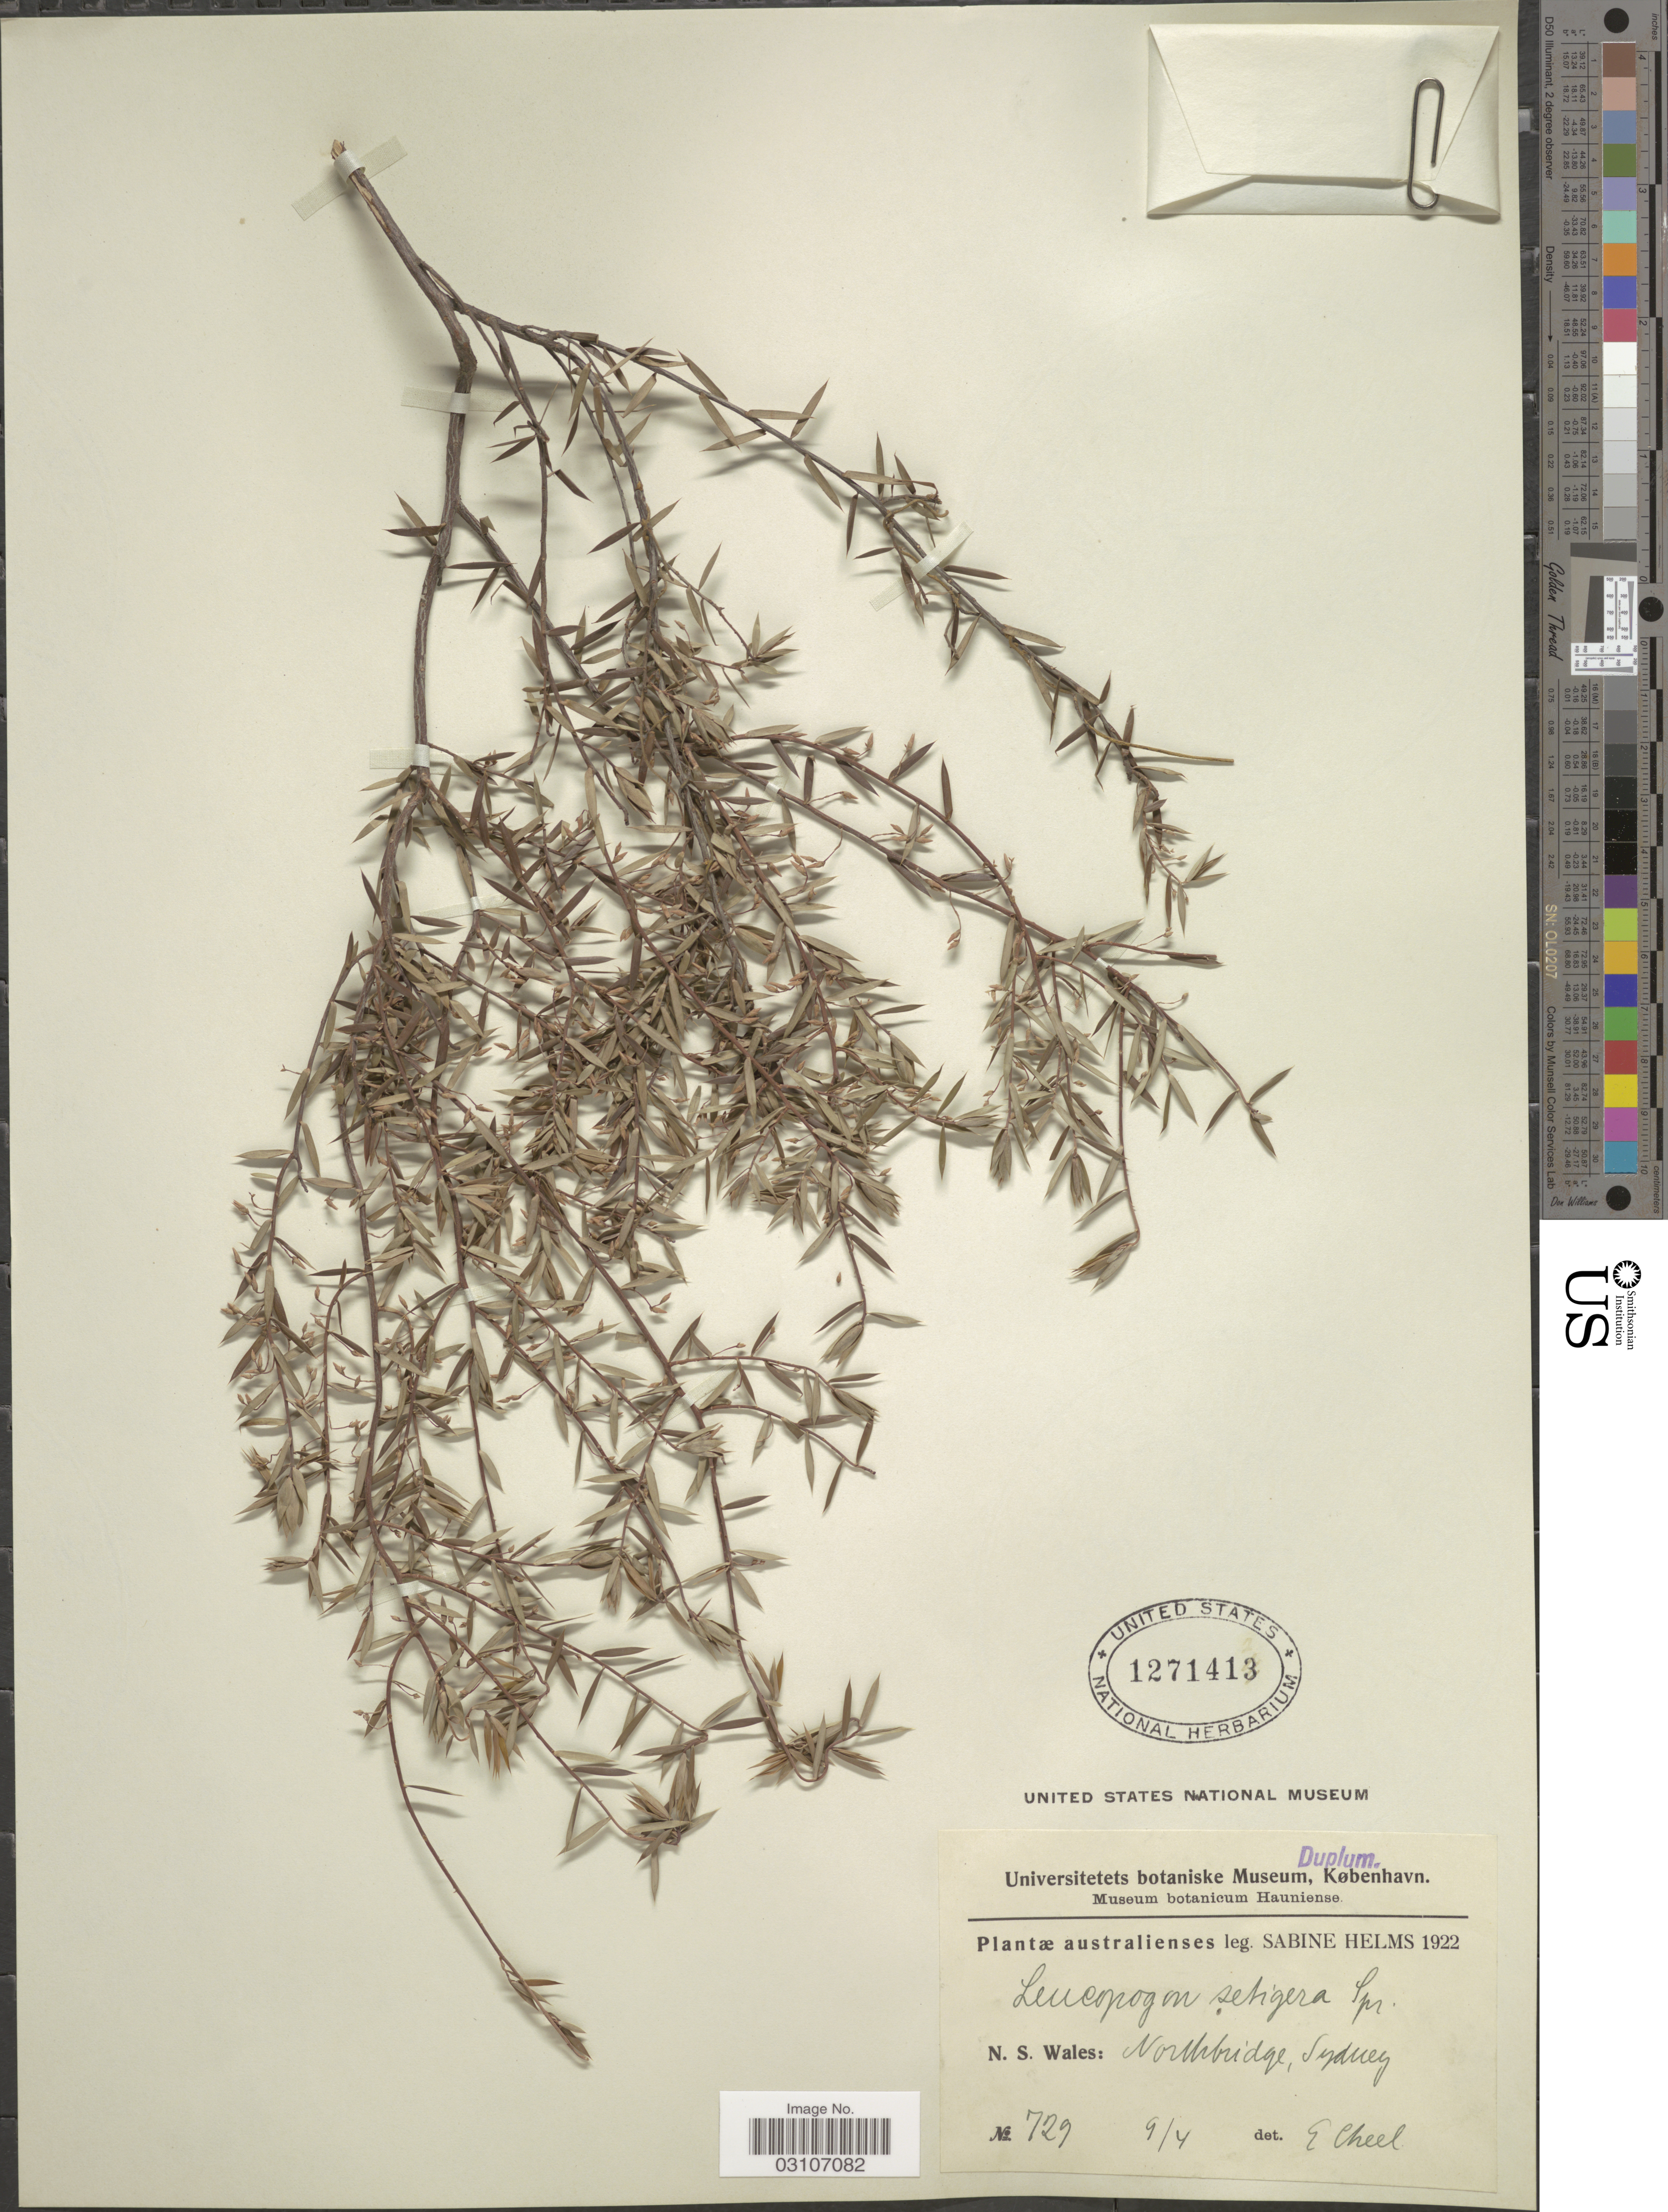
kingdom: Plantae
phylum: Tracheophyta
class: Magnoliopsida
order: Ericales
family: Ericaceae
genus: Leucopogon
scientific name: Leucopogon setiger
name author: R. Br.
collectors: S. Helms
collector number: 729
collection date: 1922-04-09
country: Australia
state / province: New South Wales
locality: N. S. Wales: Northbridge, Sydney.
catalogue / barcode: US 1271413